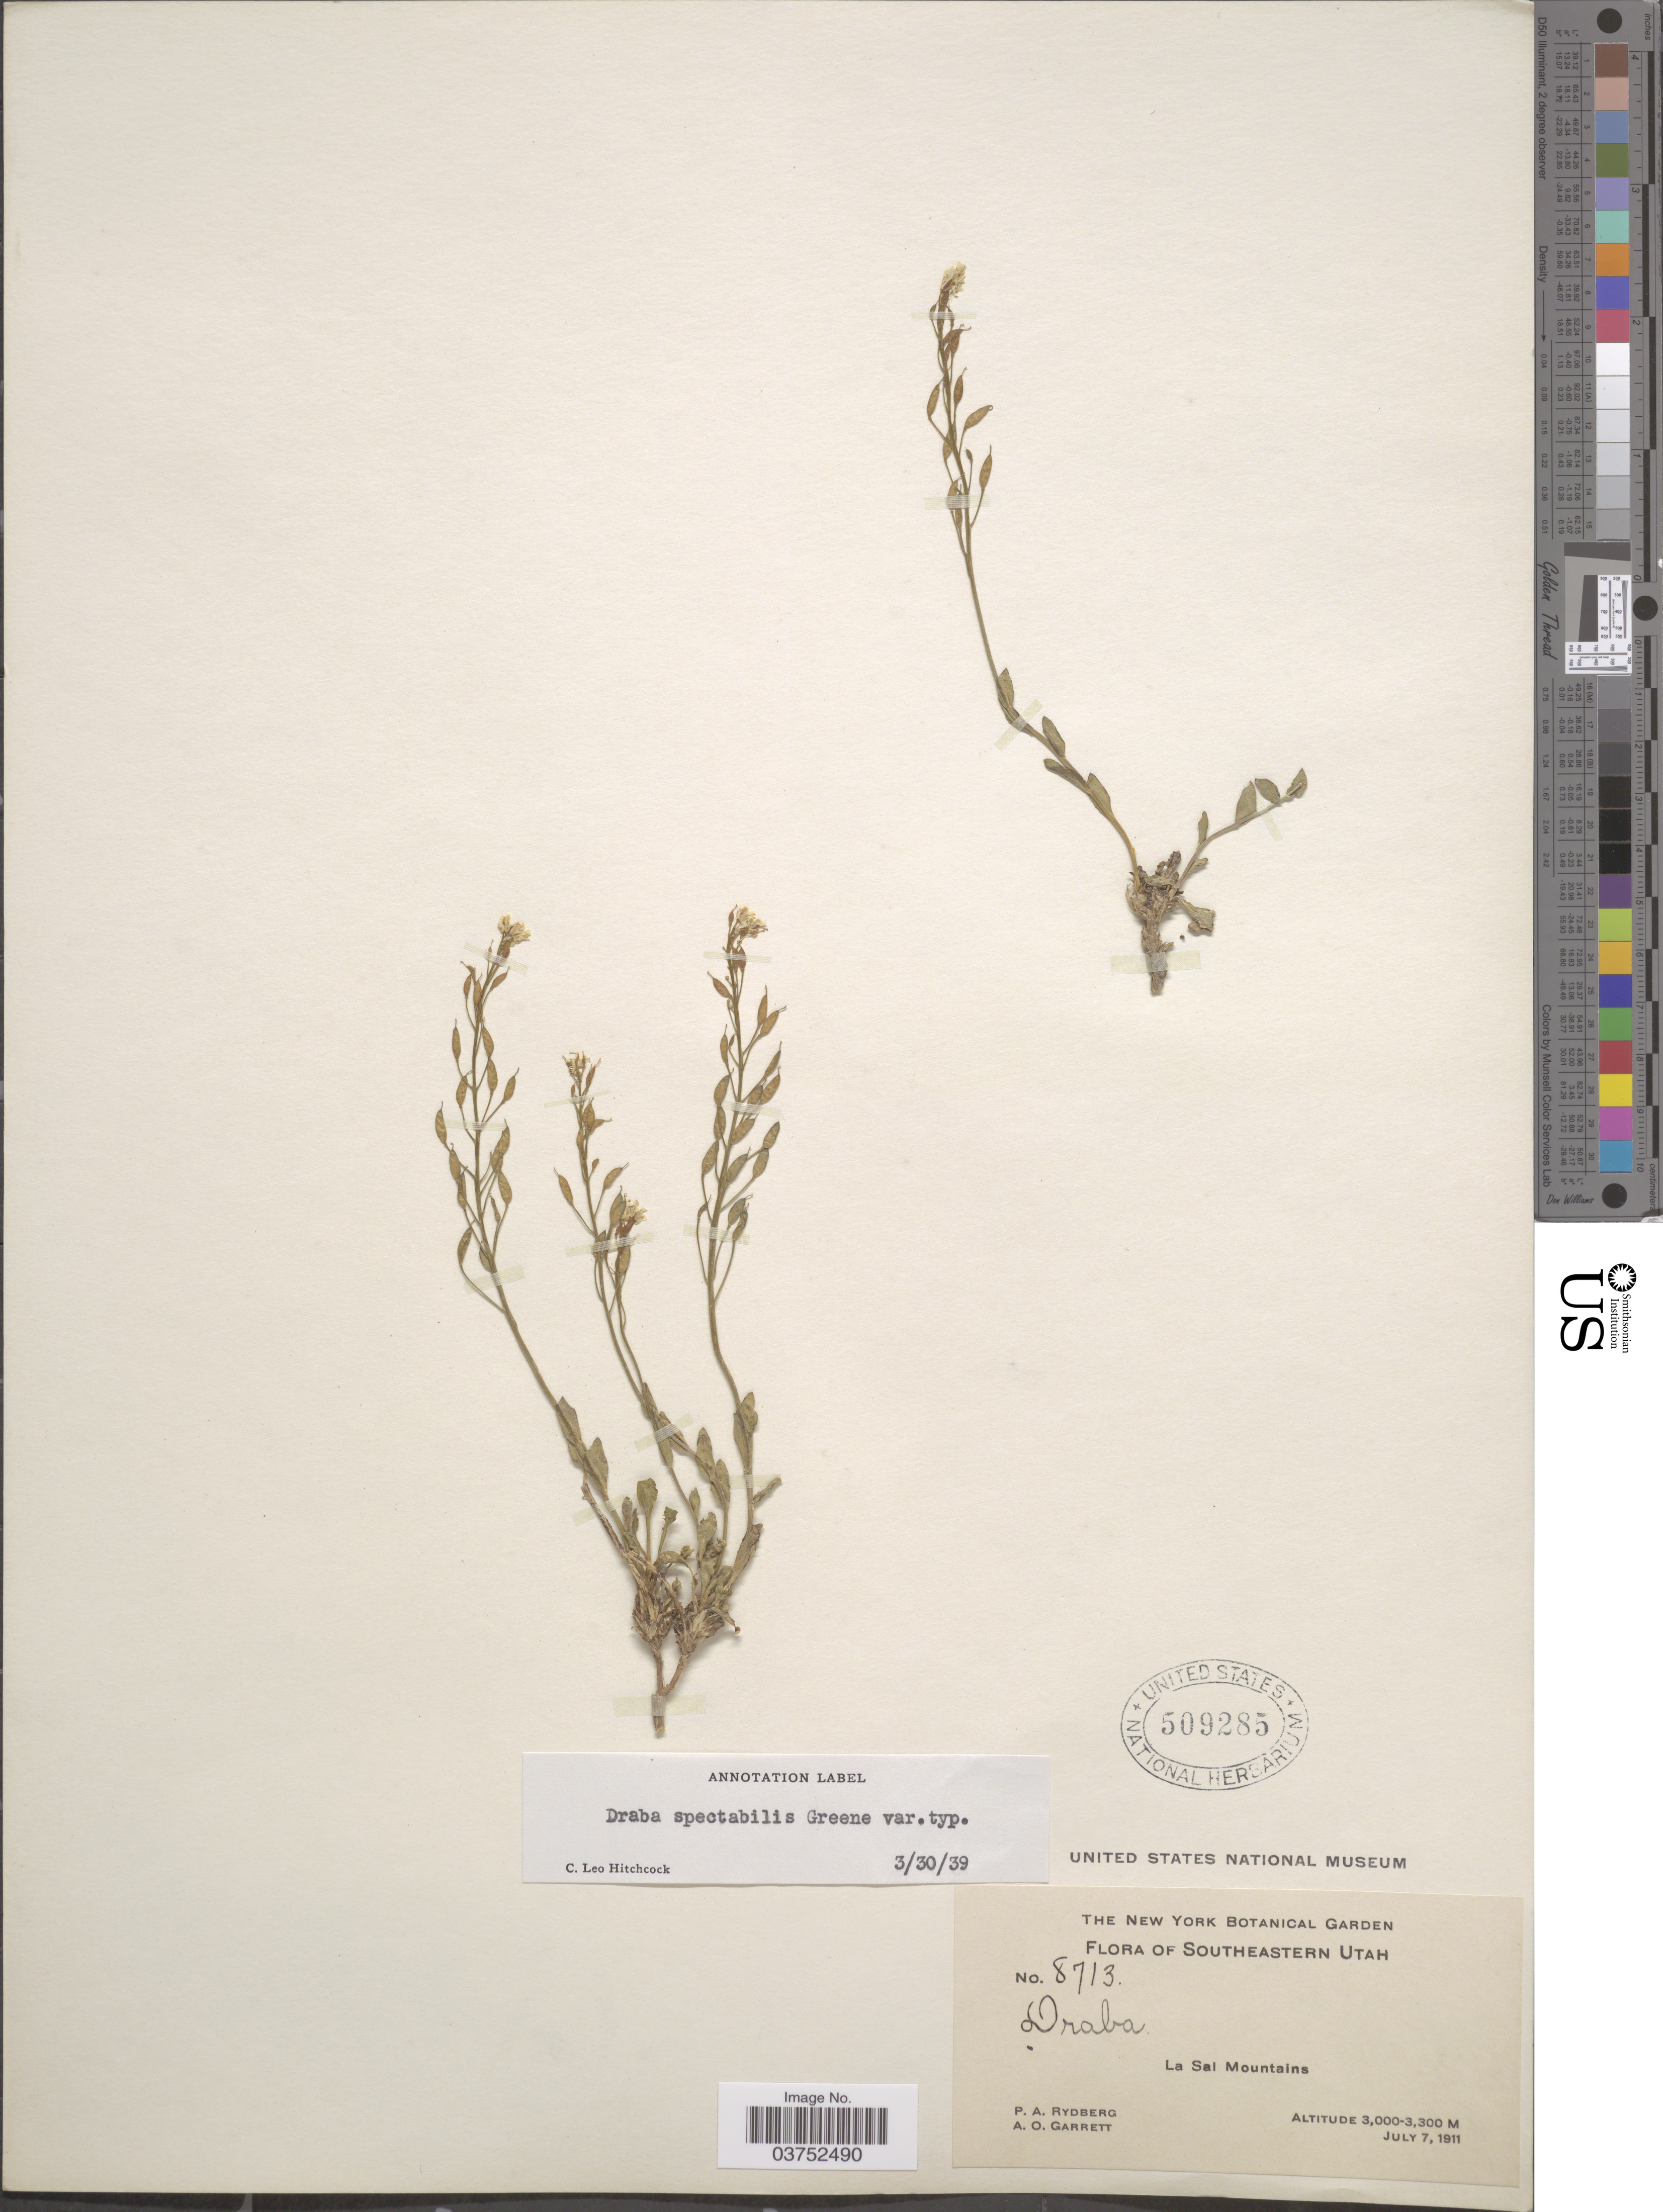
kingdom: Plantae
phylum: Tracheophyta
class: Magnoliopsida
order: Brassicales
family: Brassicaceae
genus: Draba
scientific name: Draba spectabilis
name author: Greene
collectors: P. A. Rydberg & A. O. Garrett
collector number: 8713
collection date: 1911-07-07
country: United States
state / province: Utah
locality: Southeastern Utah. La Sal Mountains.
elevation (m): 3000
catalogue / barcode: US 509285